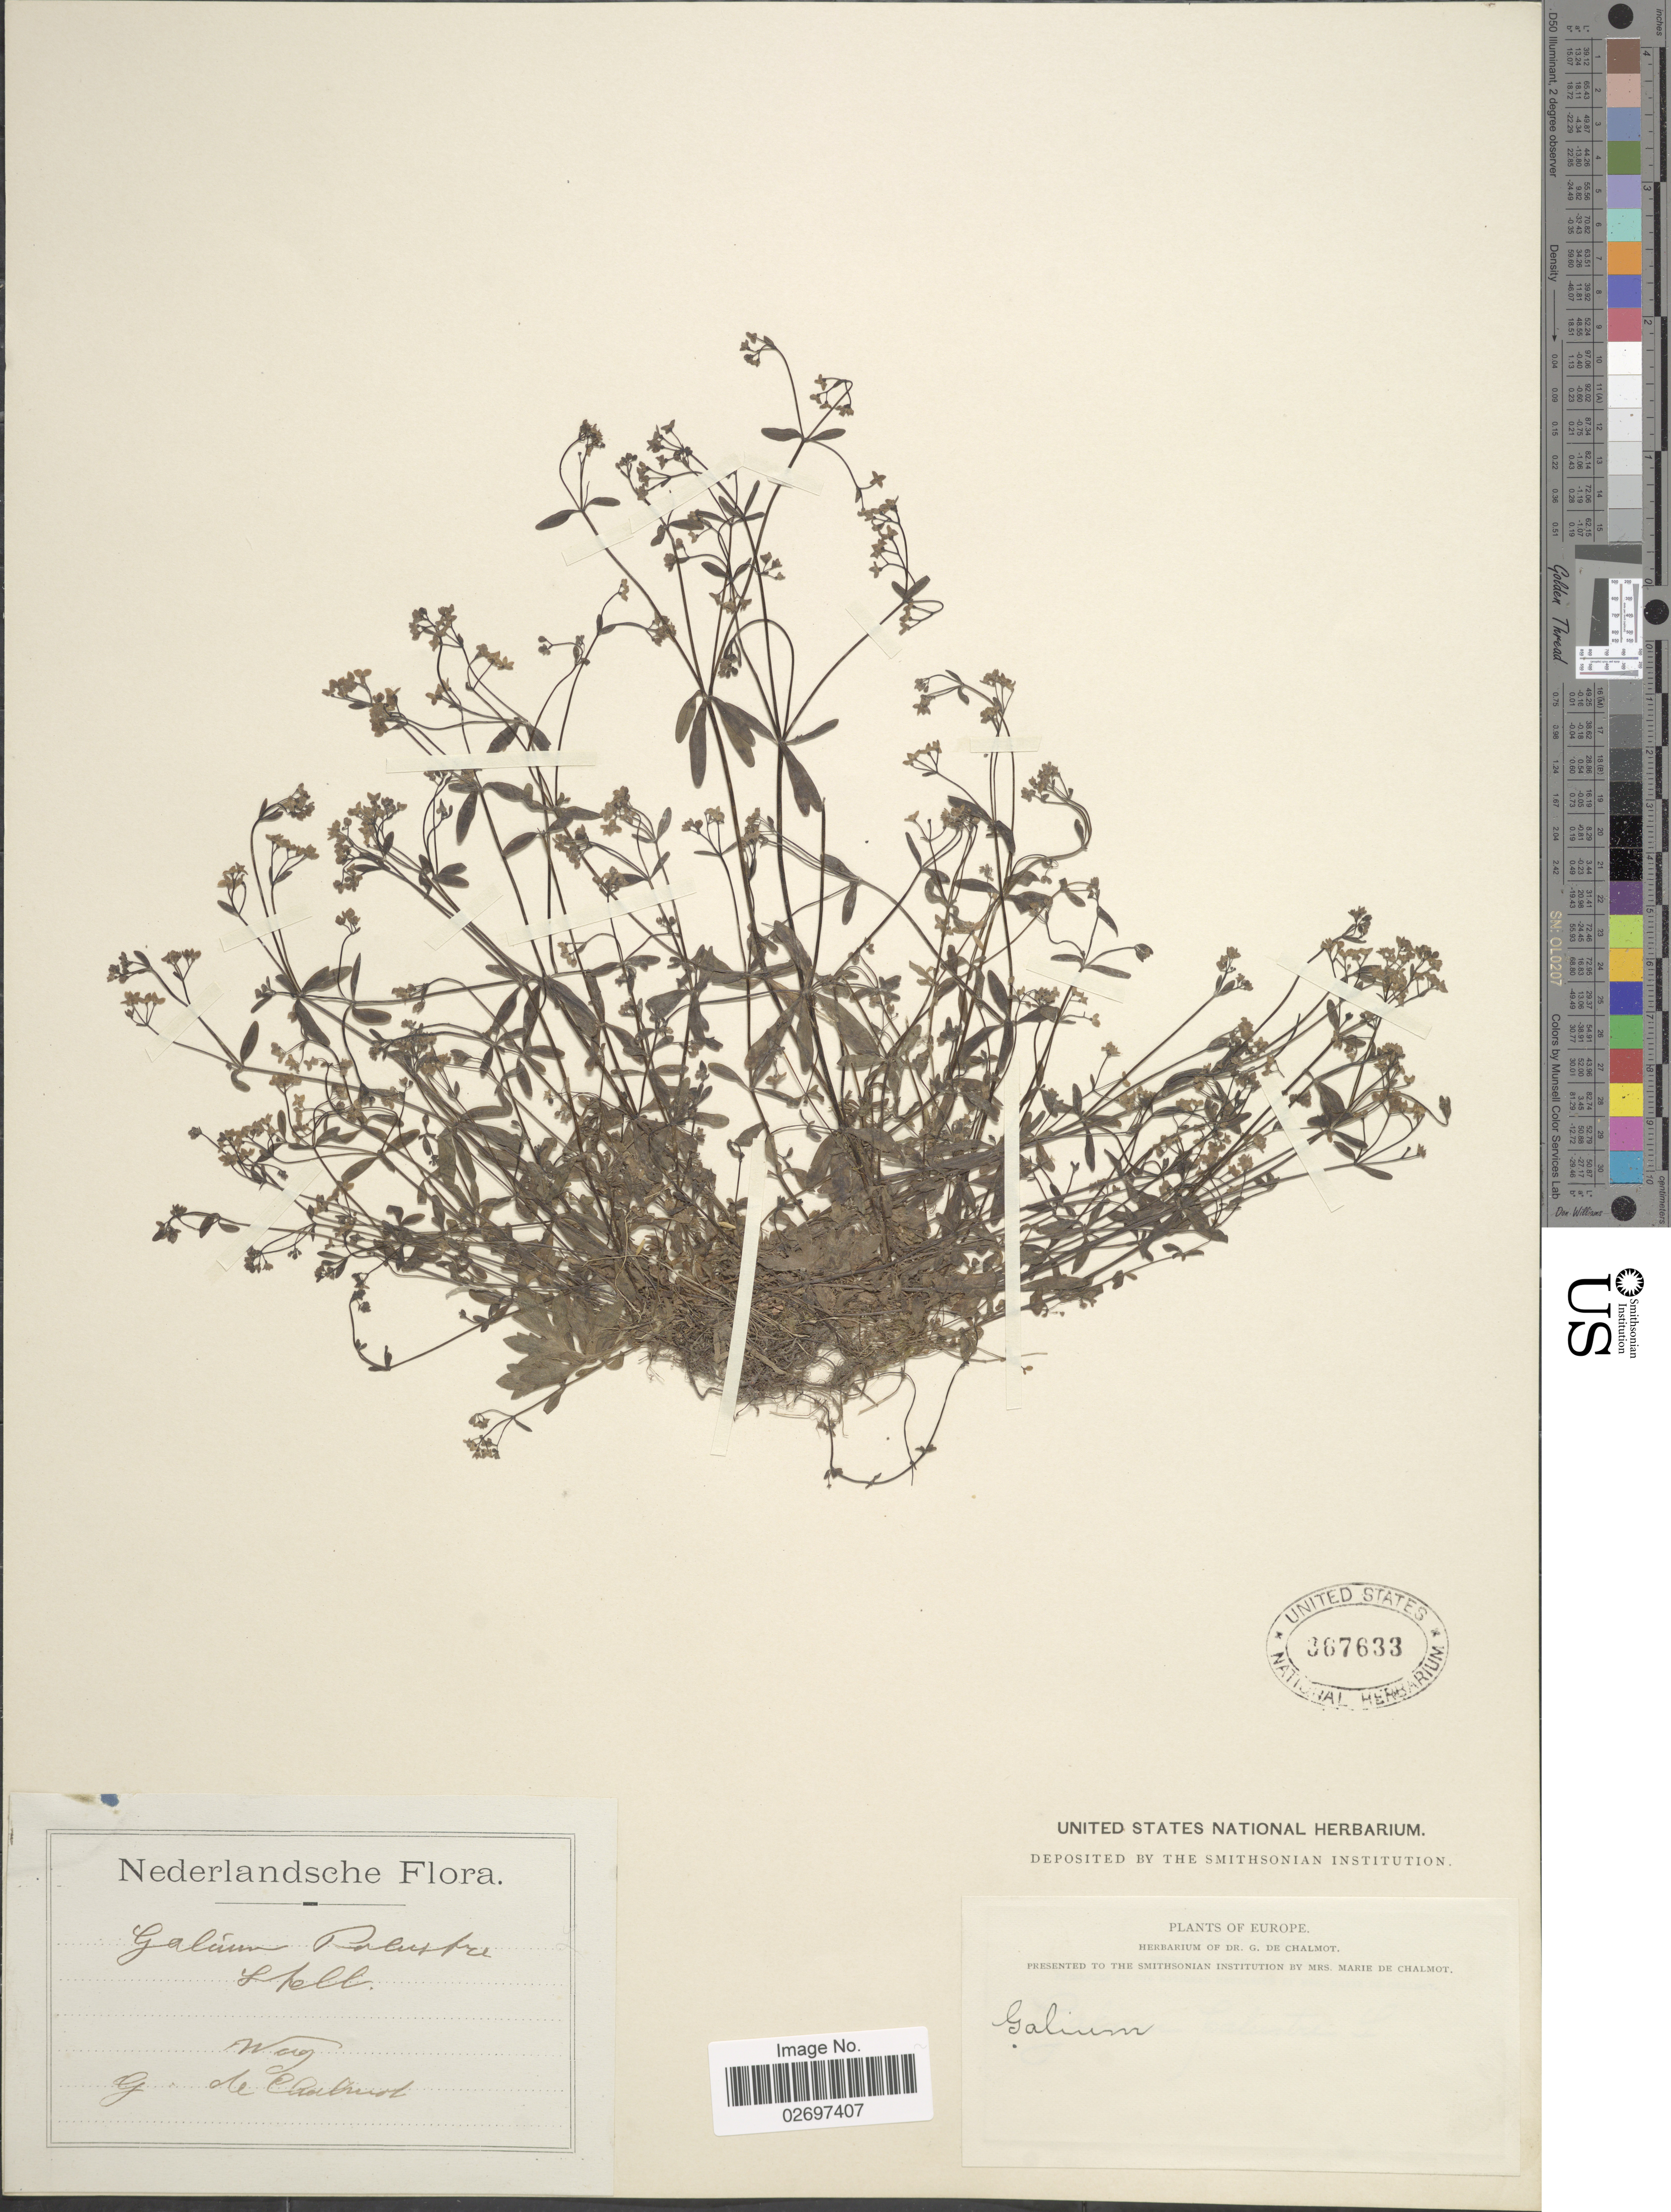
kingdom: Plantae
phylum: Tracheophyta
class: Magnoliopsida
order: Gentianales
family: Rubiaceae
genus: Galium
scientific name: Galium palustre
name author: L.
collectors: G. de Chalmot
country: Netherlands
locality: Wag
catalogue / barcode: US 367633